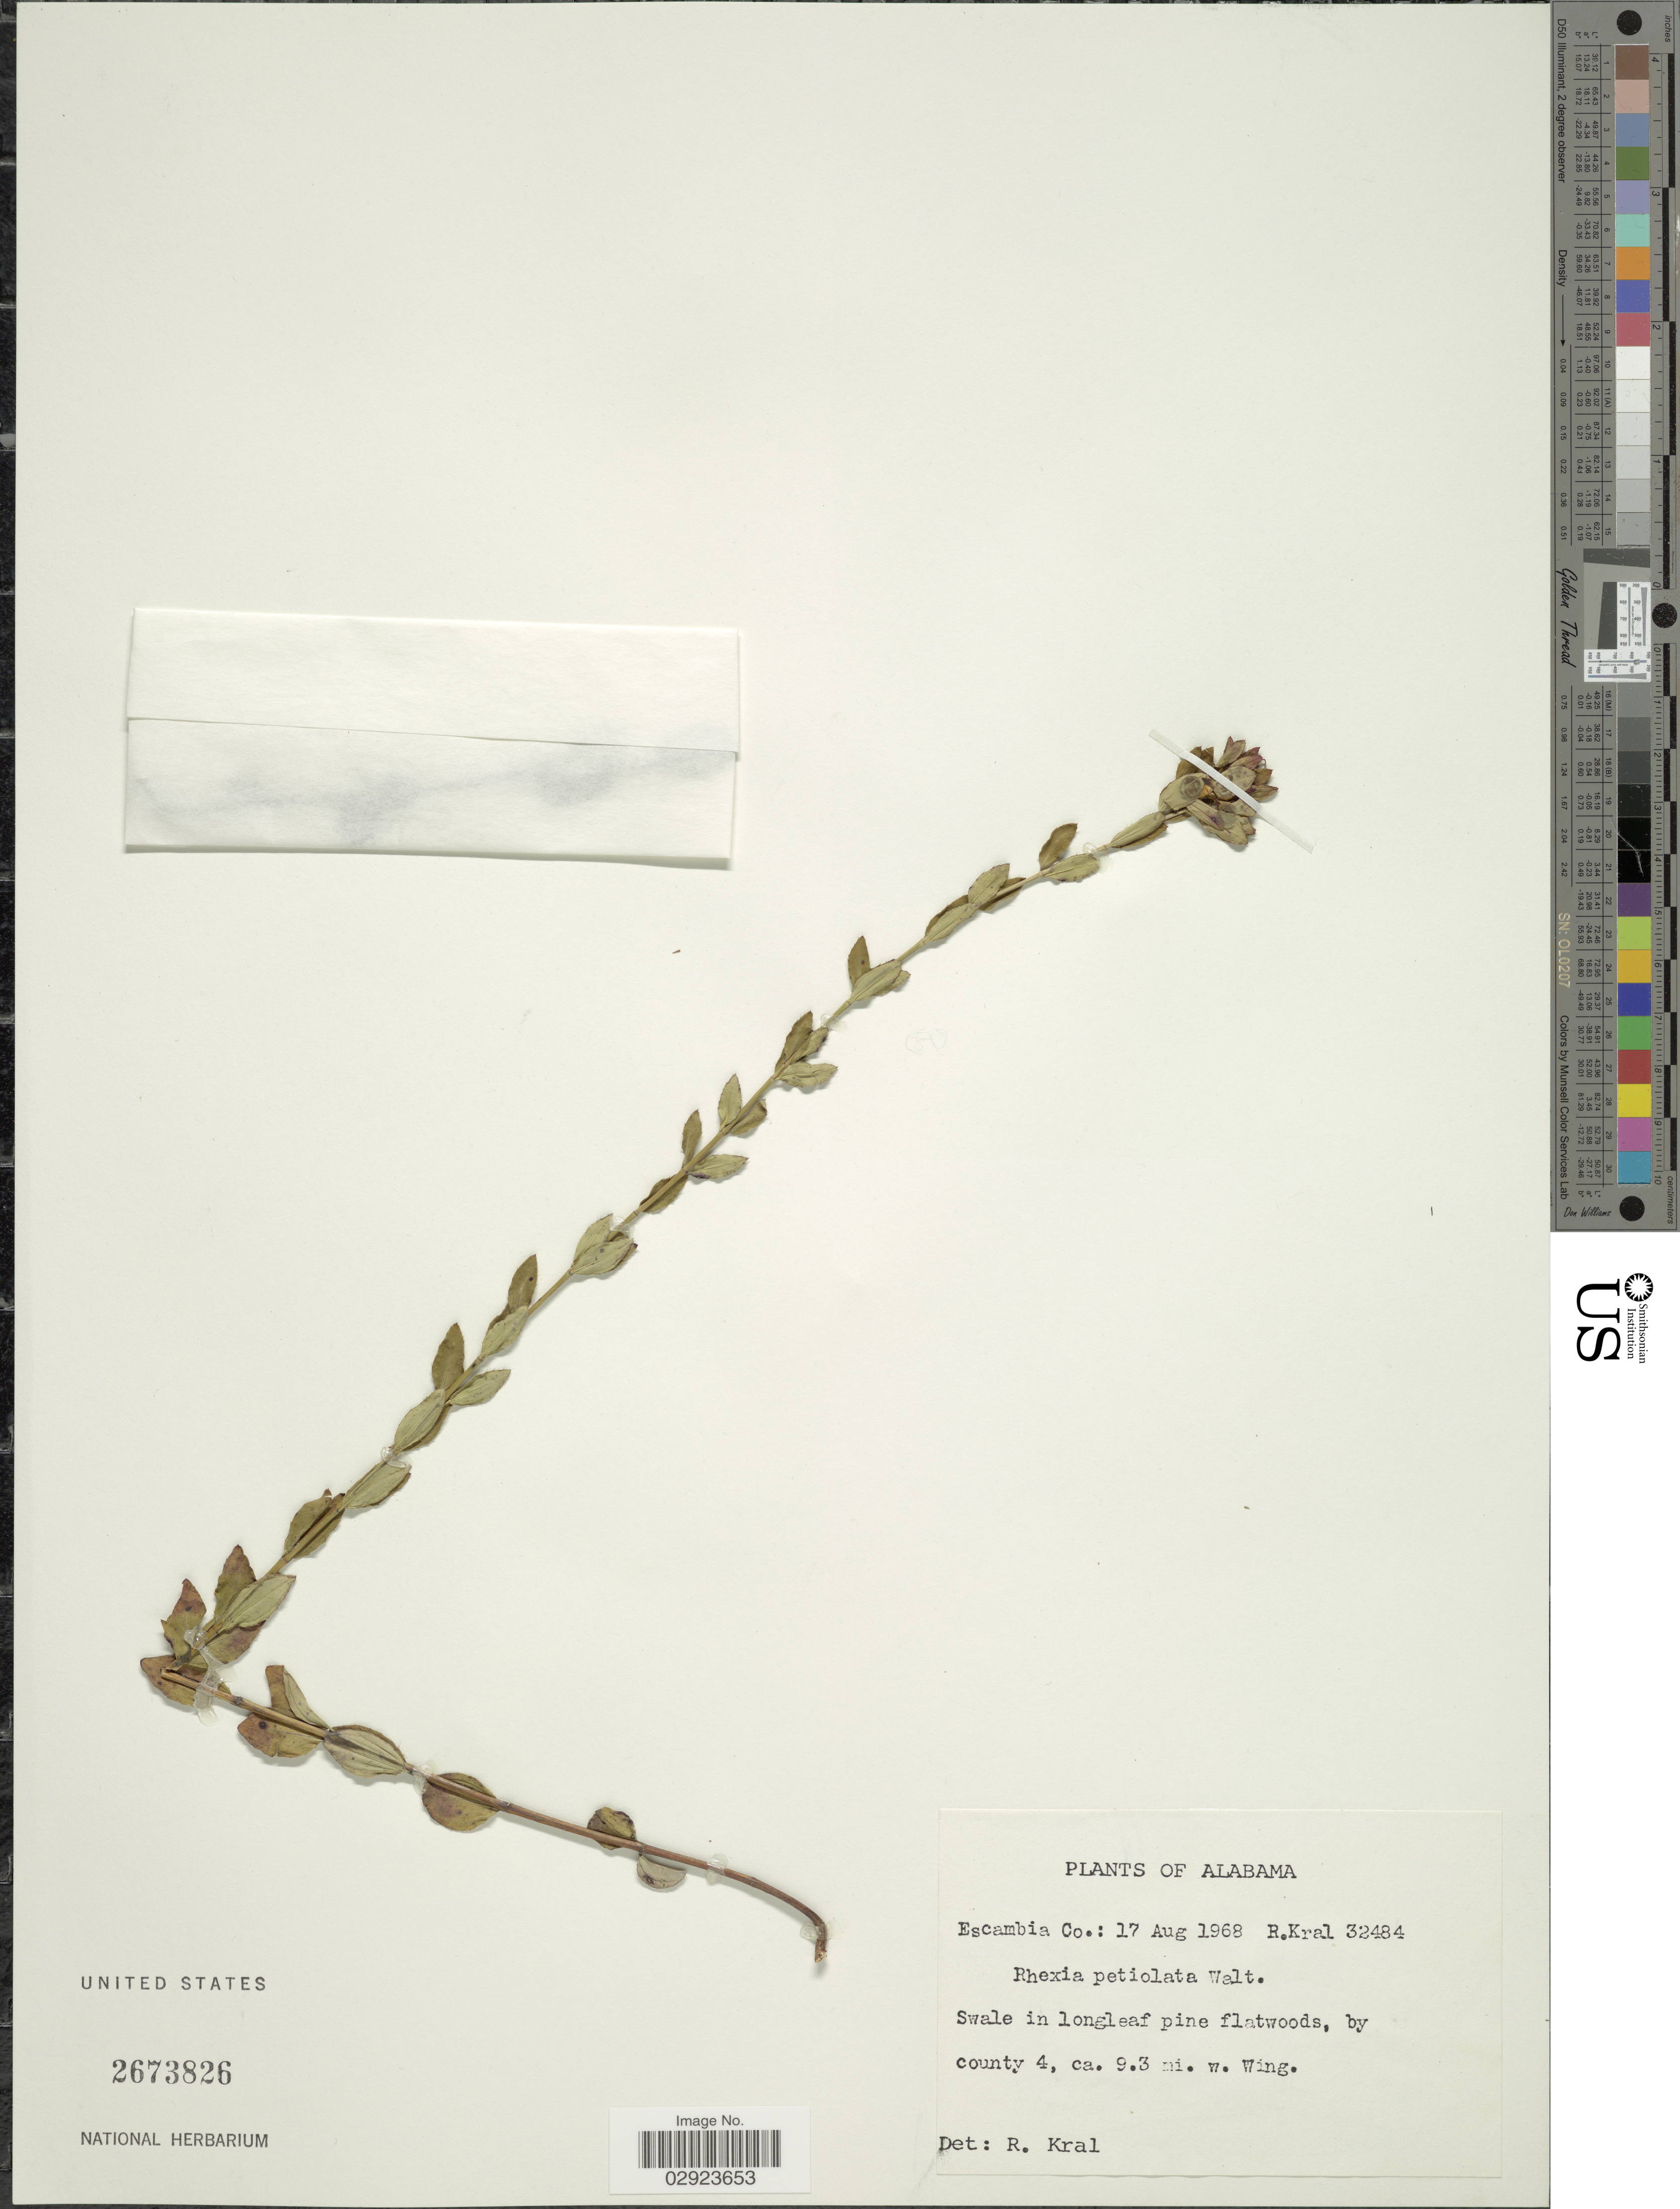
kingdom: Plantae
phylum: Tracheophyta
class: Magnoliopsida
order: Myrtales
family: Melastomataceae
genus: Rhexia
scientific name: Rhexia petiolata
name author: Walter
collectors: R. Kral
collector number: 32484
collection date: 1968-08-17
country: United States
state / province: Alabama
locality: Escambia Co. By county 4, ca. 9.3 mi. w. Wing.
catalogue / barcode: US 2673826